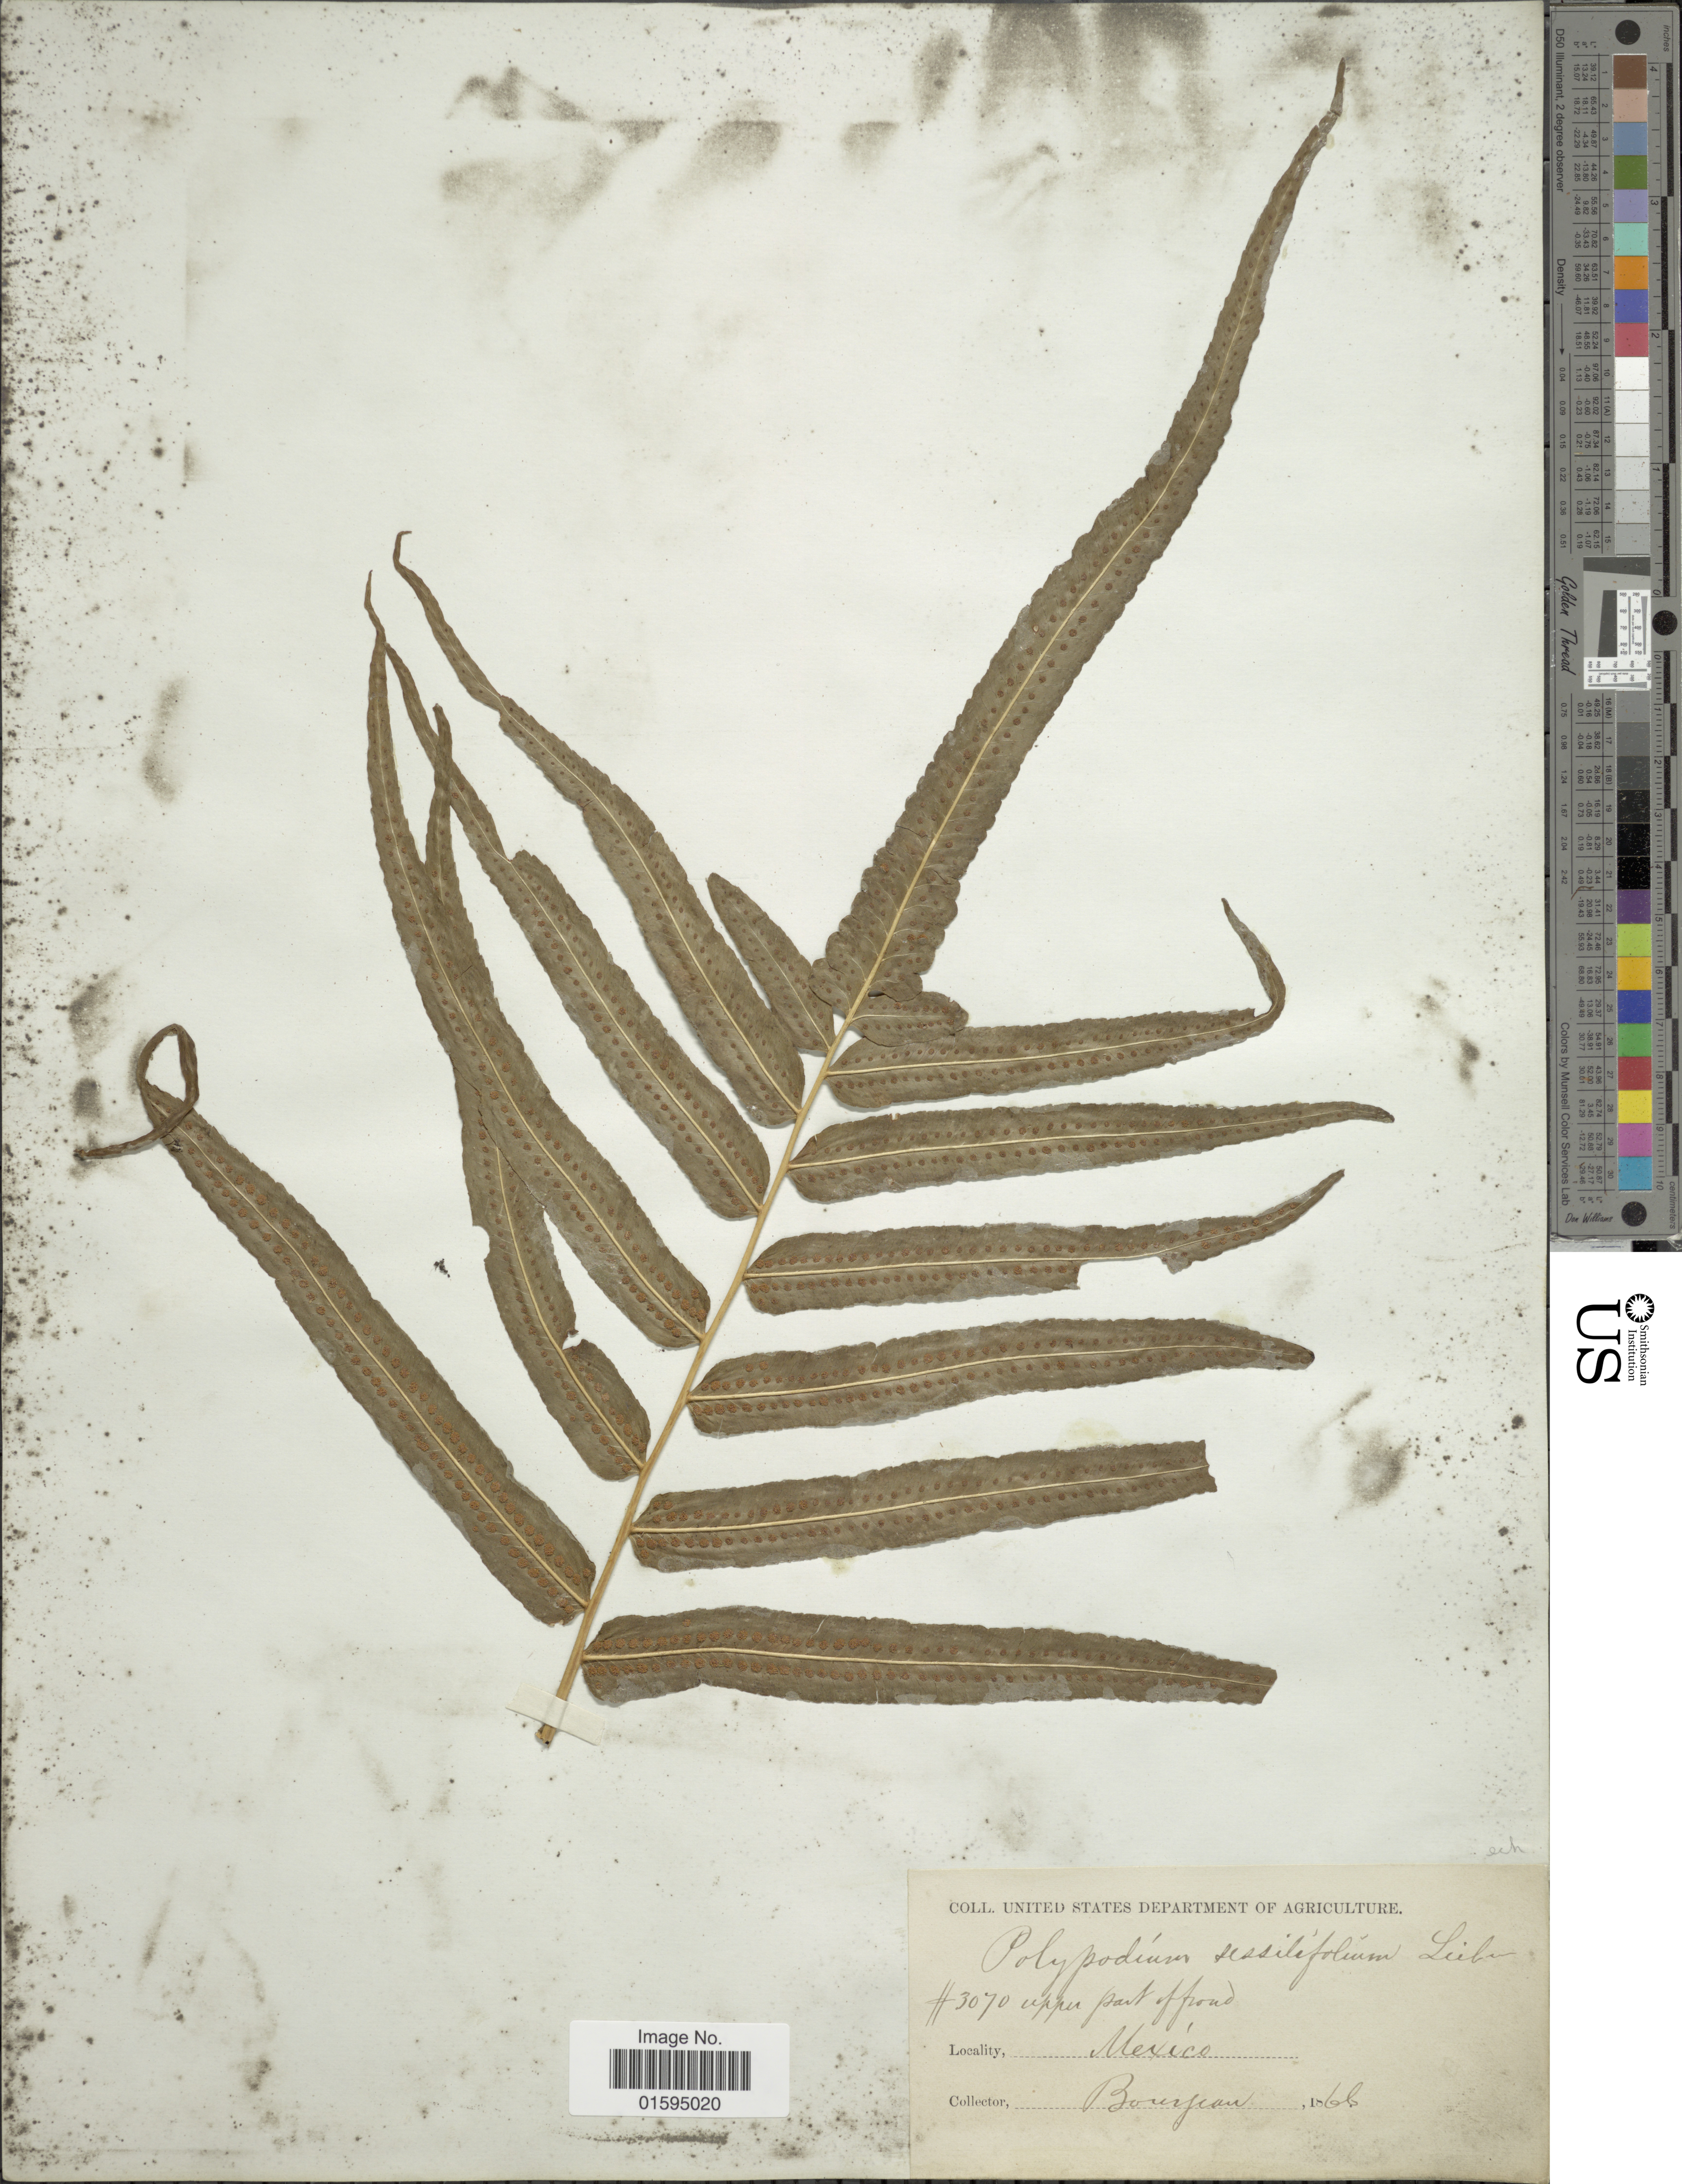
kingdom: Plantae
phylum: Tracheophyta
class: Polypodiopsida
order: Polypodiales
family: Polypodiaceae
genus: Polypodium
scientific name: Polypodium echinolepis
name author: Fée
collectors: -. Bourgeau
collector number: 3070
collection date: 1866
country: Mexico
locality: Upper Part affround